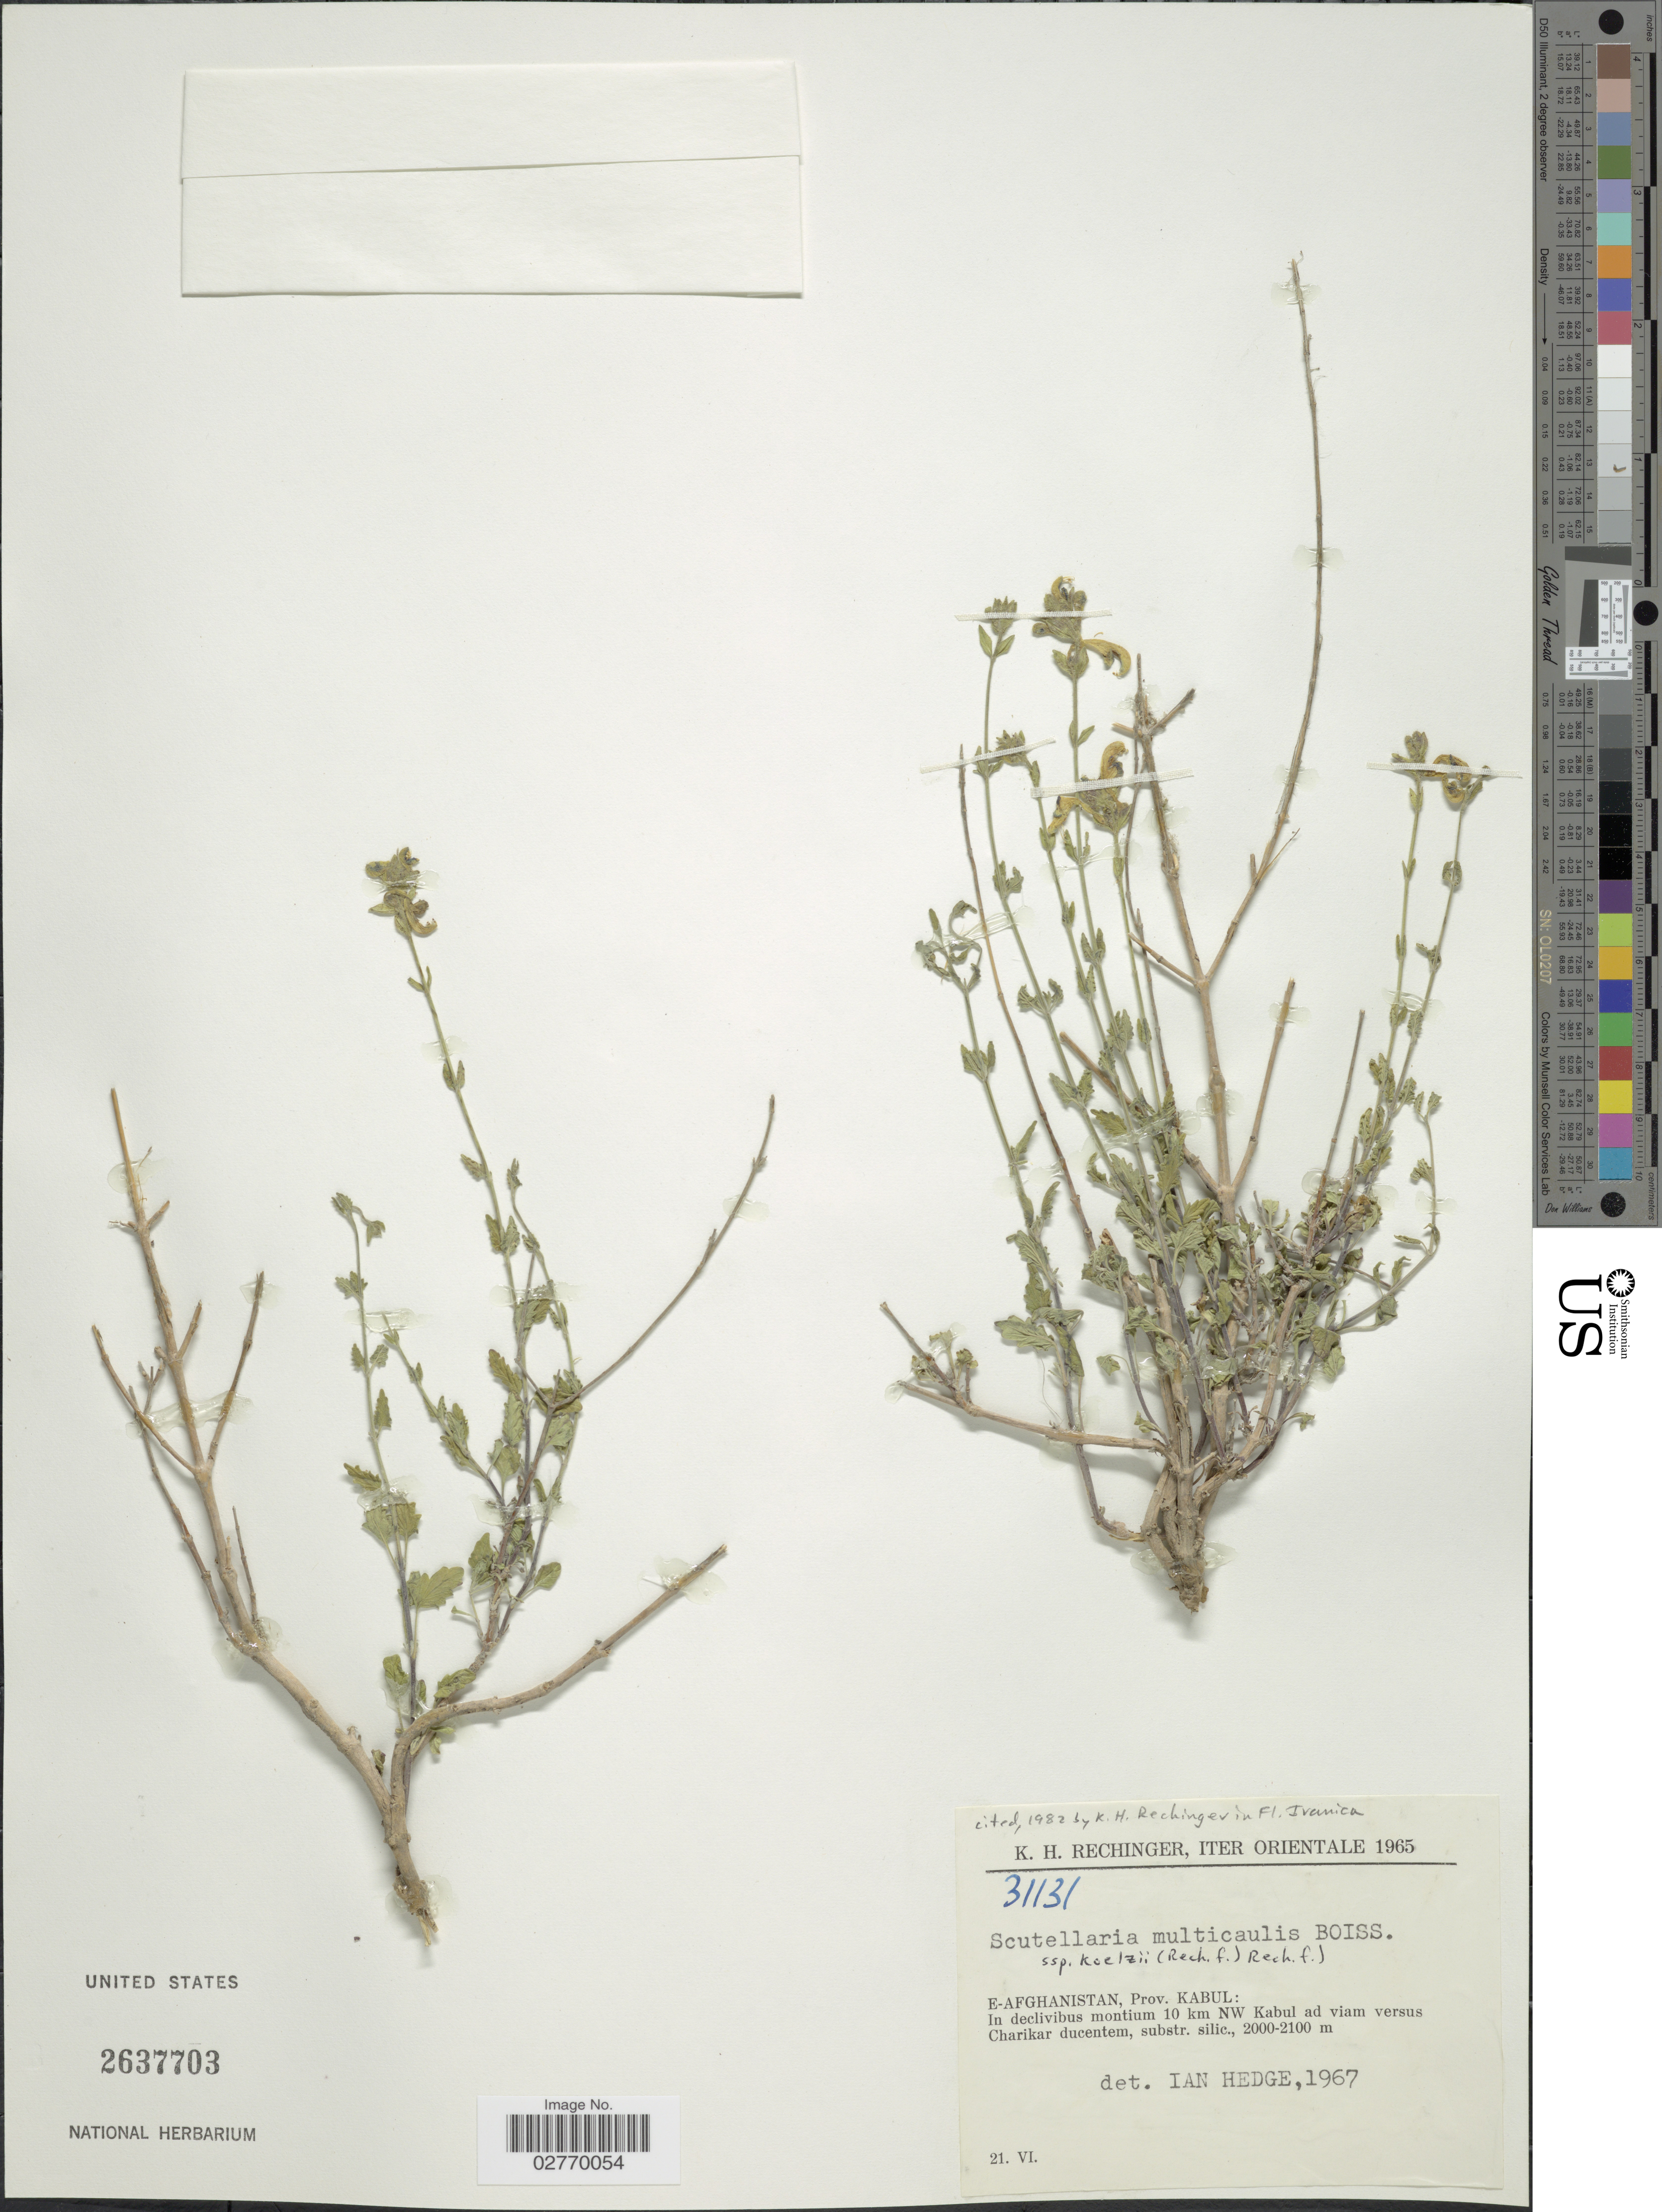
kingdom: Plantae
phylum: Tracheophyta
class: Magnoliopsida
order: Lamiales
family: Lamiaceae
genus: Scutellaria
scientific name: Scutellaria multicaulis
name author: Boiss.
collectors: K. H. Rechinger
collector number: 31131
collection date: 1965-06-21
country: Afghanistan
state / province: Kabul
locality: E-Afghanistan, Prov. Kabul: In declivibus montium 10 km NW Kabul ad viam versus Charikar ducentem.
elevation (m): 2000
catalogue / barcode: US 2637703